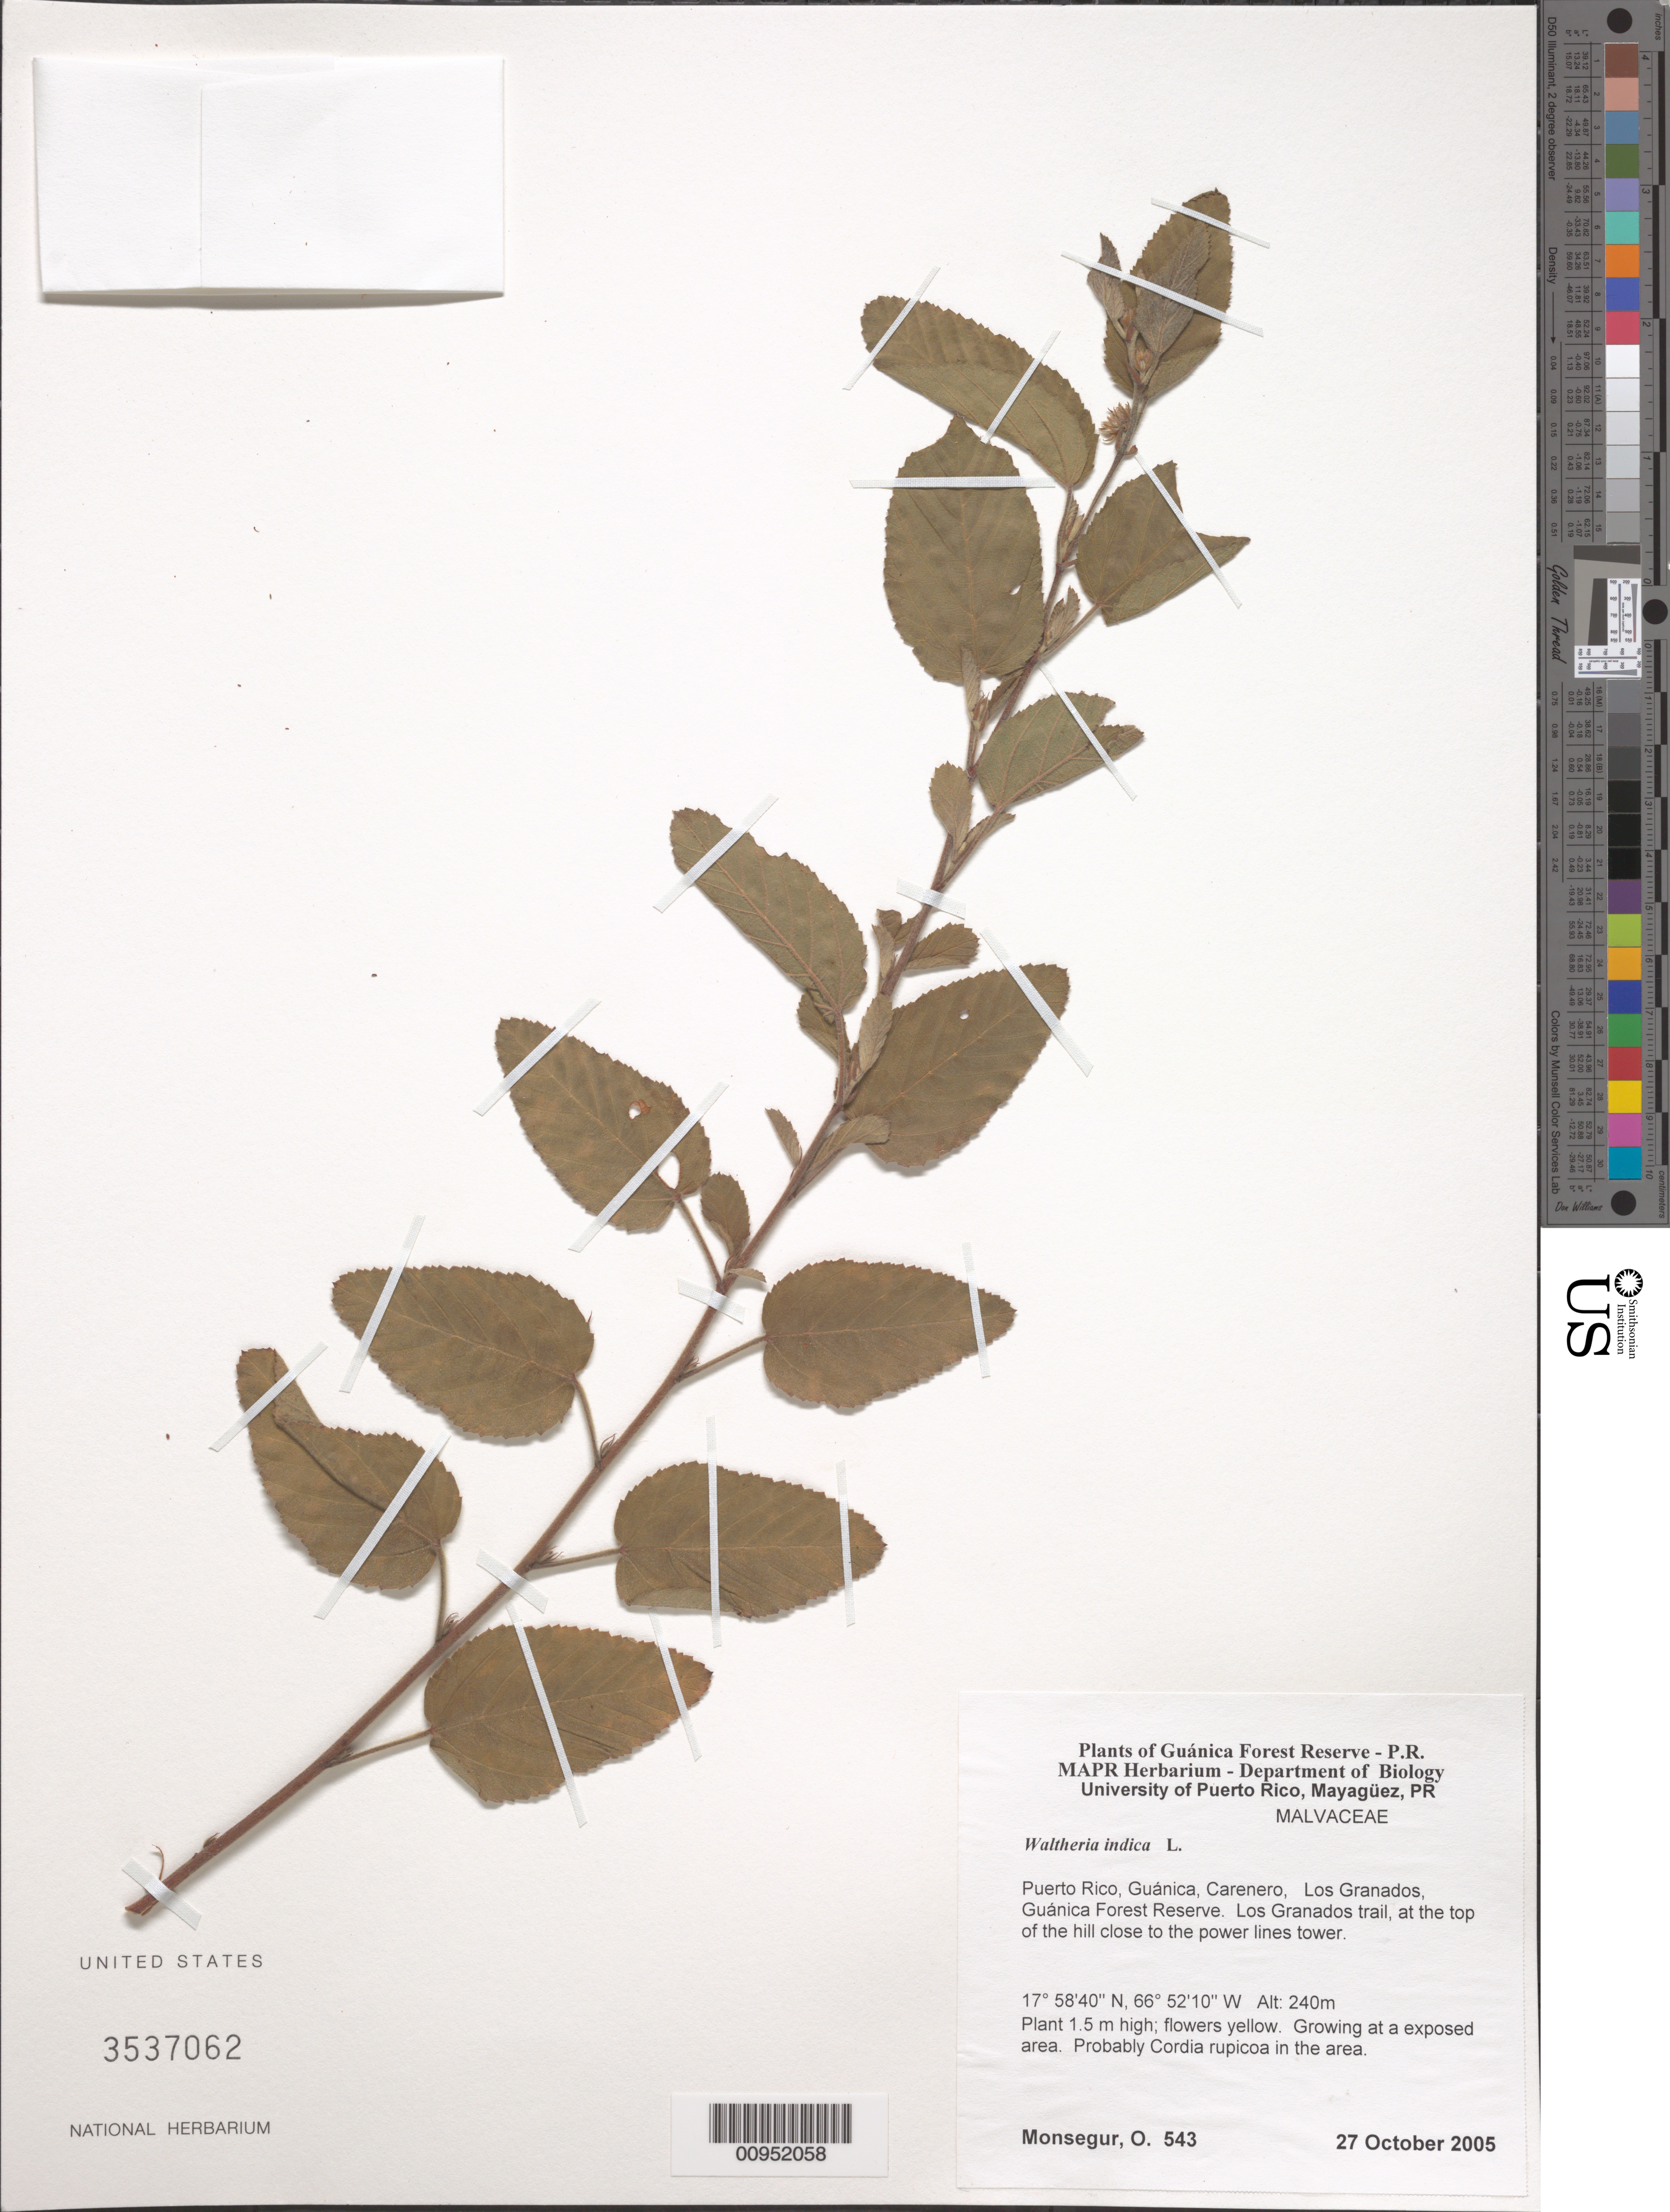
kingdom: Plantae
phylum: Tracheophyta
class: Magnoliopsida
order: Malvales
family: Malvaceae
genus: Waltheria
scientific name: Waltheria indica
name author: L.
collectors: O. Monsegur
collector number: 543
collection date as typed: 27 Oct 2005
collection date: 2005-10-27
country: Puerto Rico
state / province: Guánica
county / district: Carenero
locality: Guánica Forest Reserve. Los Granados trail, at the top of the hill close to the power lines tower.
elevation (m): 240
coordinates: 17.58396, 66.52102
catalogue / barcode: US 3537062